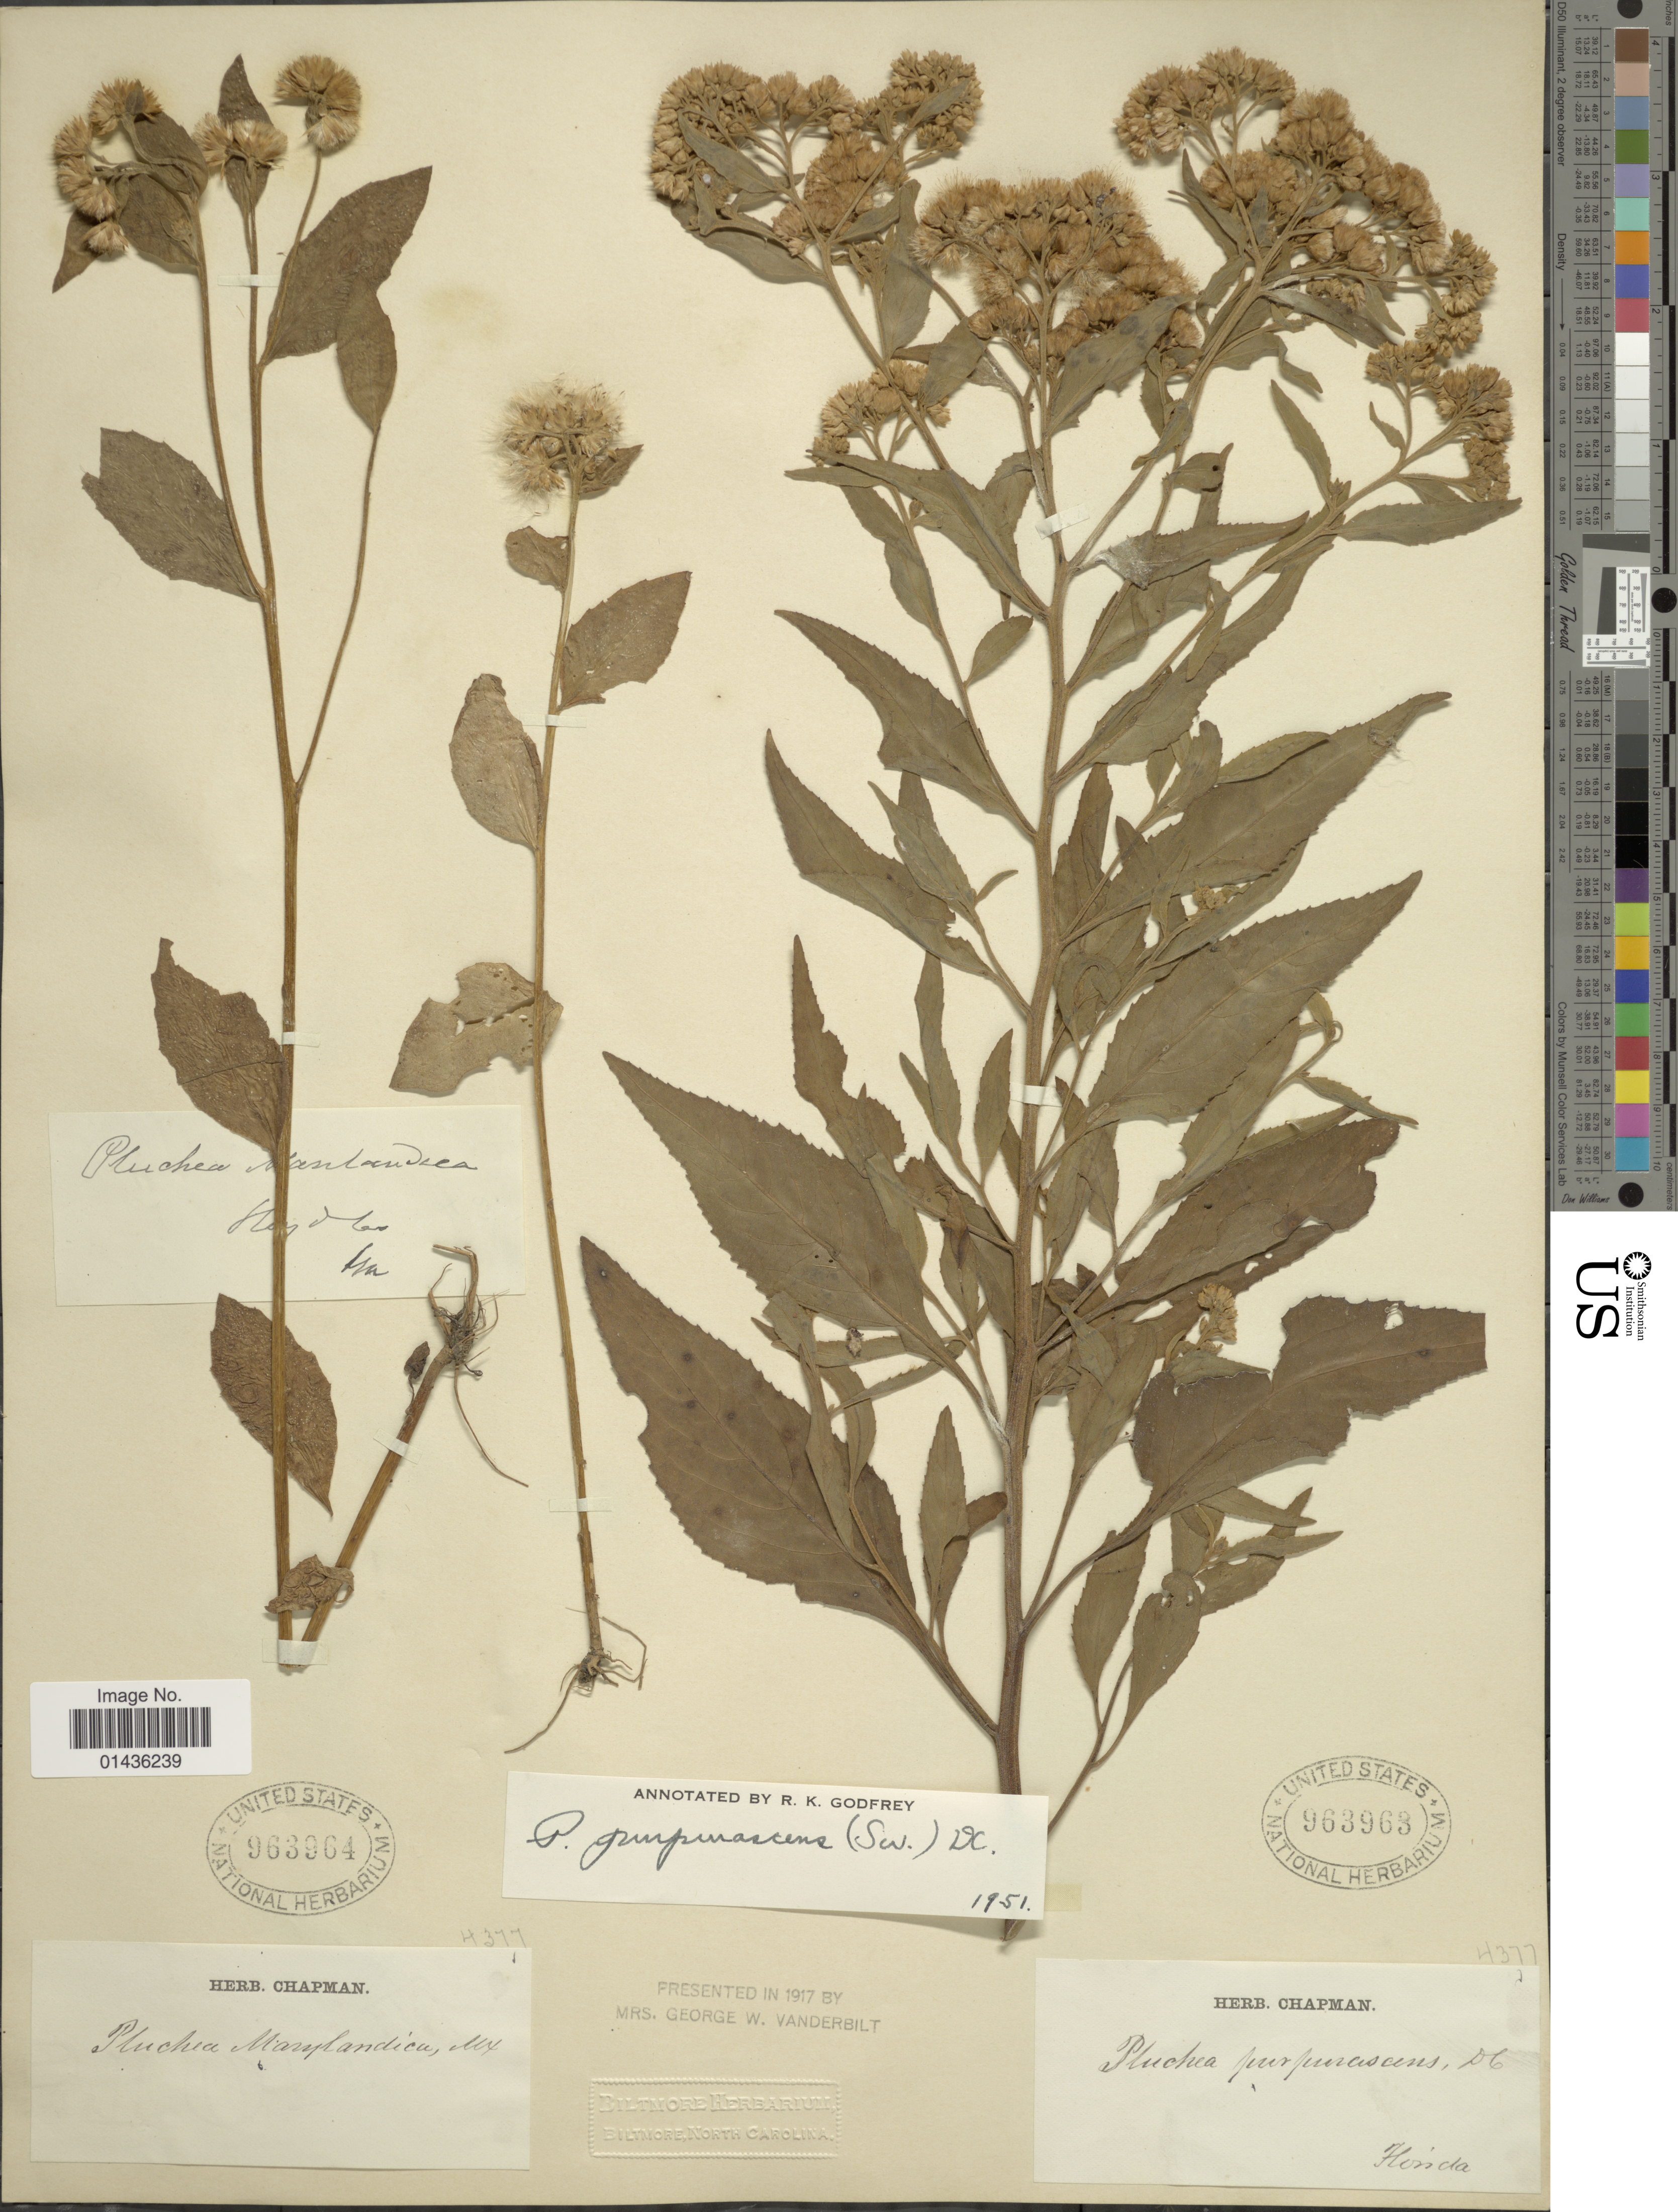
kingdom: Plantae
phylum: Tracheophyta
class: Magnoliopsida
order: Asterales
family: Asteraceae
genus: Pluchea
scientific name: Pluchea odorata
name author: (L.) Cass.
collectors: ex herb. Chapman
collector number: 4377?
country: United States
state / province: Florida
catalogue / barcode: US 963964